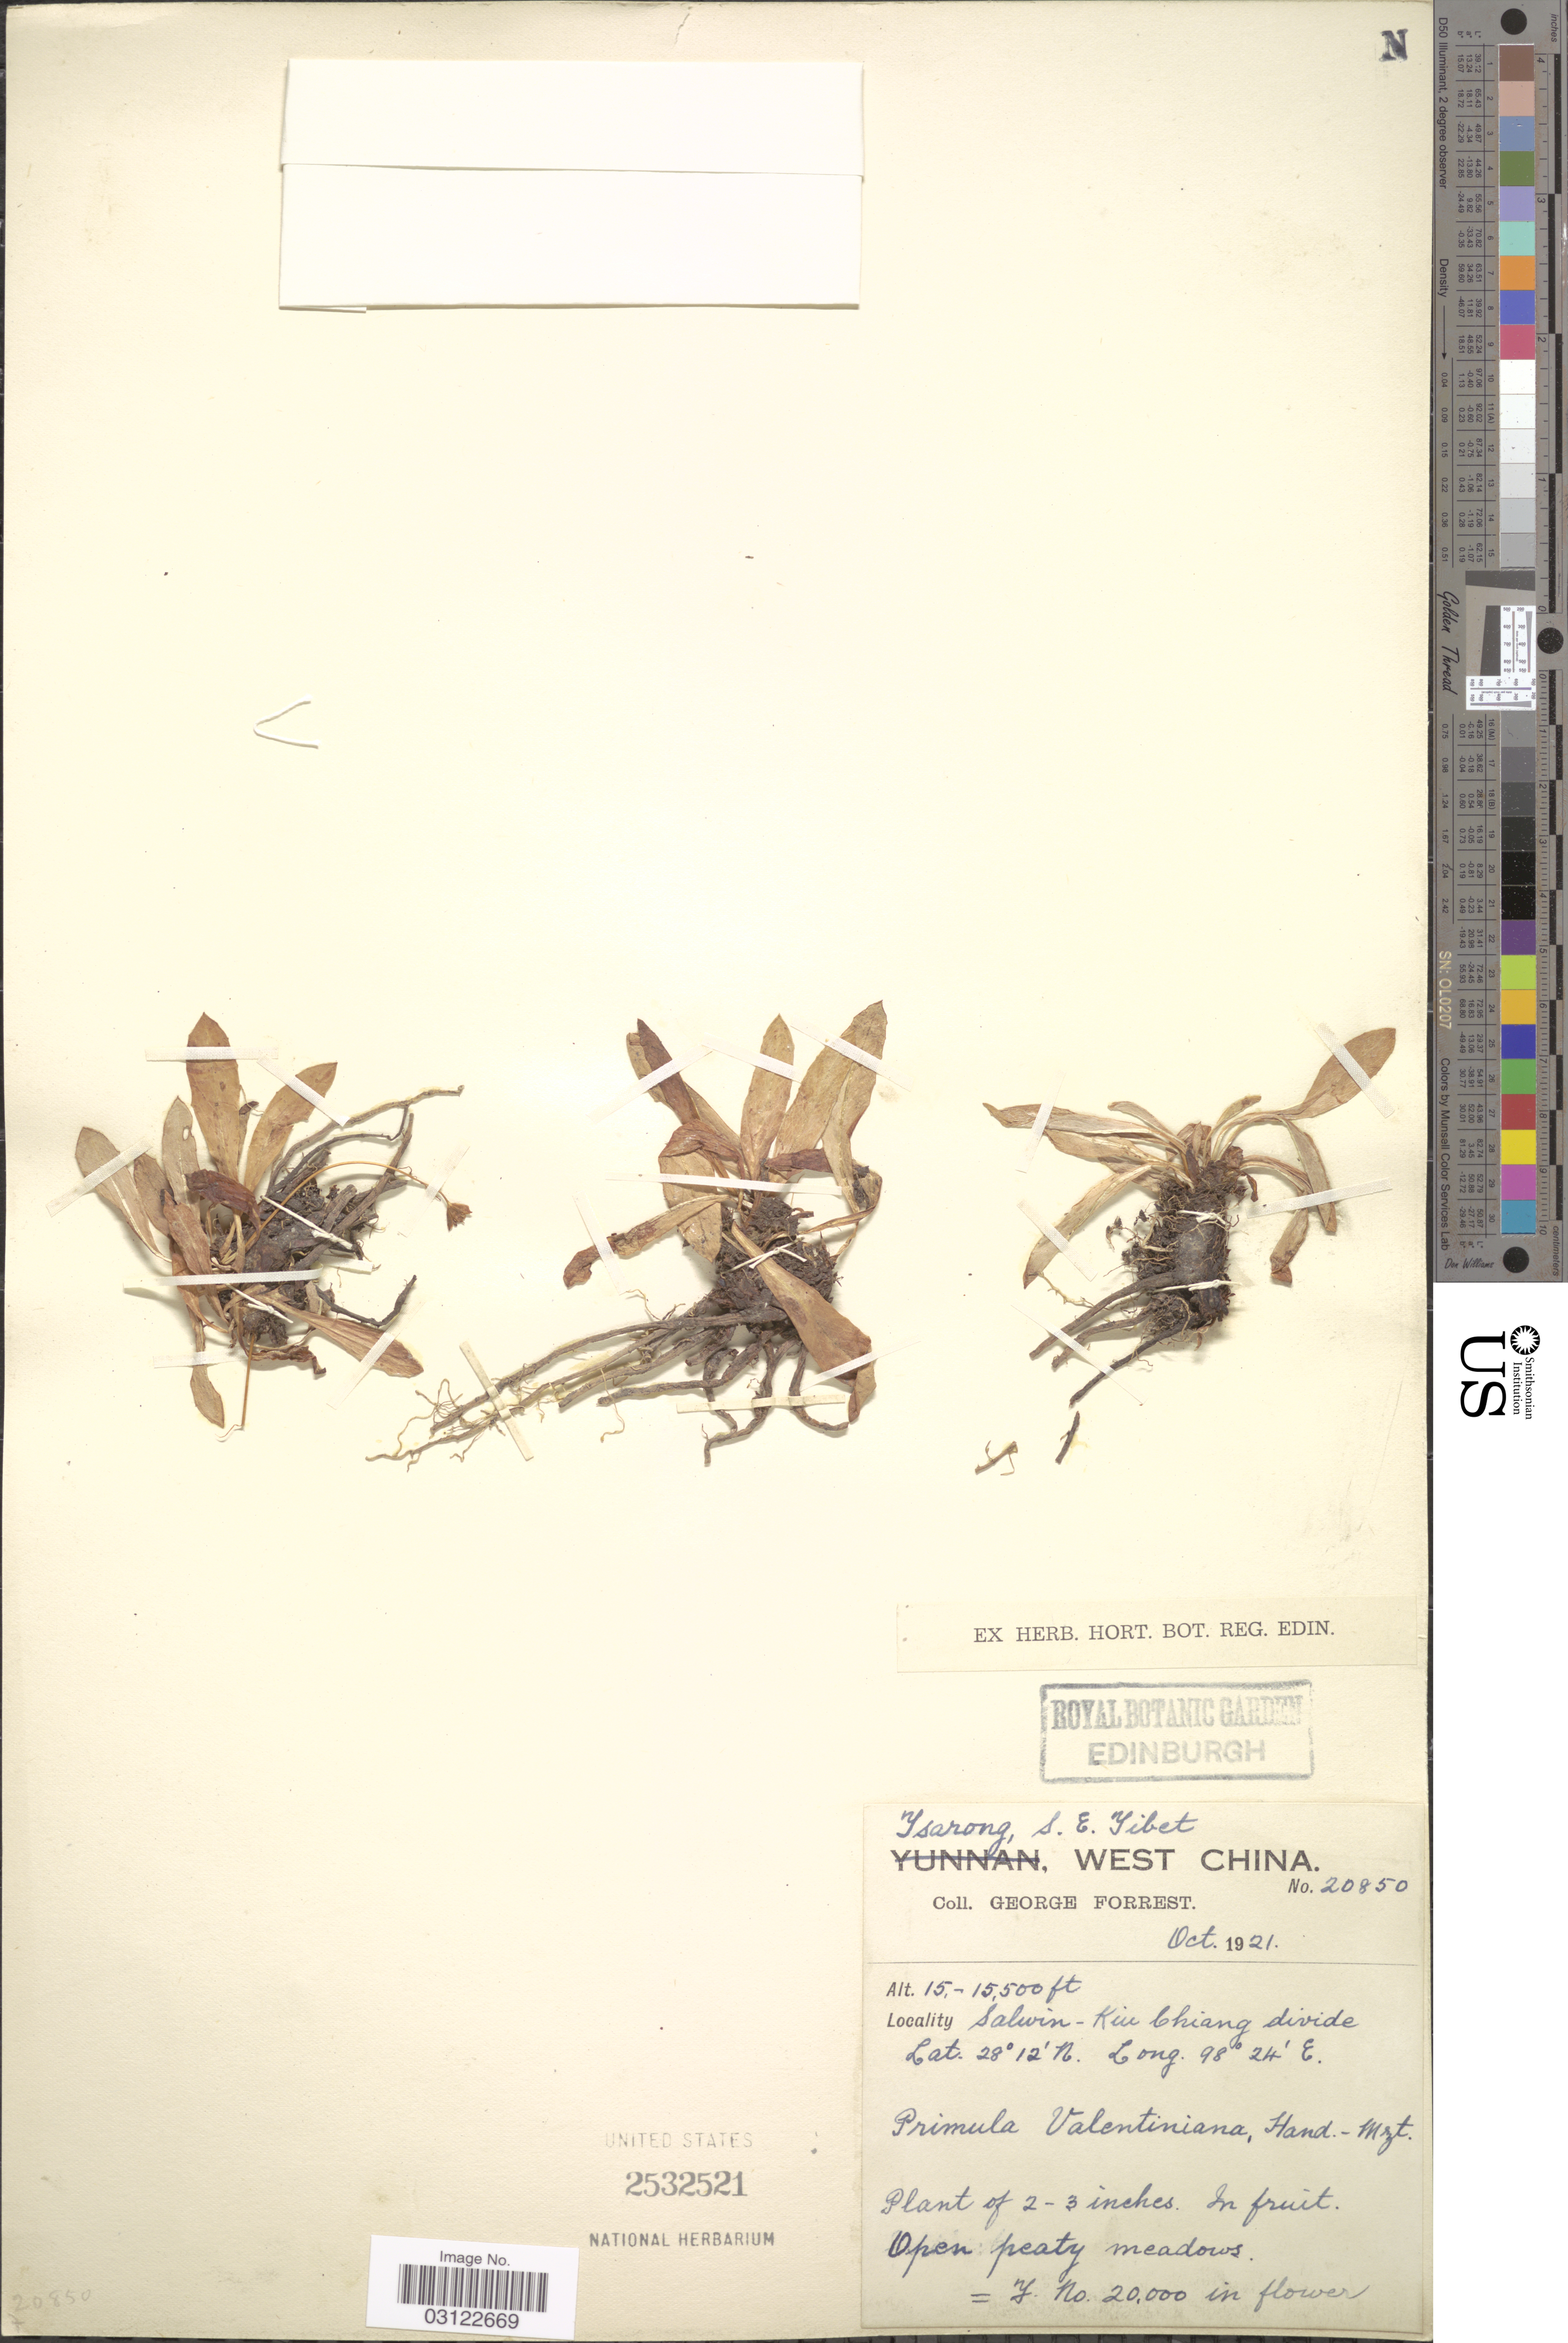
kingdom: Plantae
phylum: Tracheophyta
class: Magnoliopsida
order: Ericales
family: Primulaceae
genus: Primula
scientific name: Primula valentiniana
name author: Hand.-Mazz.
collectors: G. Forrest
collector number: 20850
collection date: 1921-10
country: China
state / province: Xizang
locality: Tsarong, S.E. Tibet. West China. Salwin-Kiu Chiang divide.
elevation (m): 4572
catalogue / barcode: US 2532521